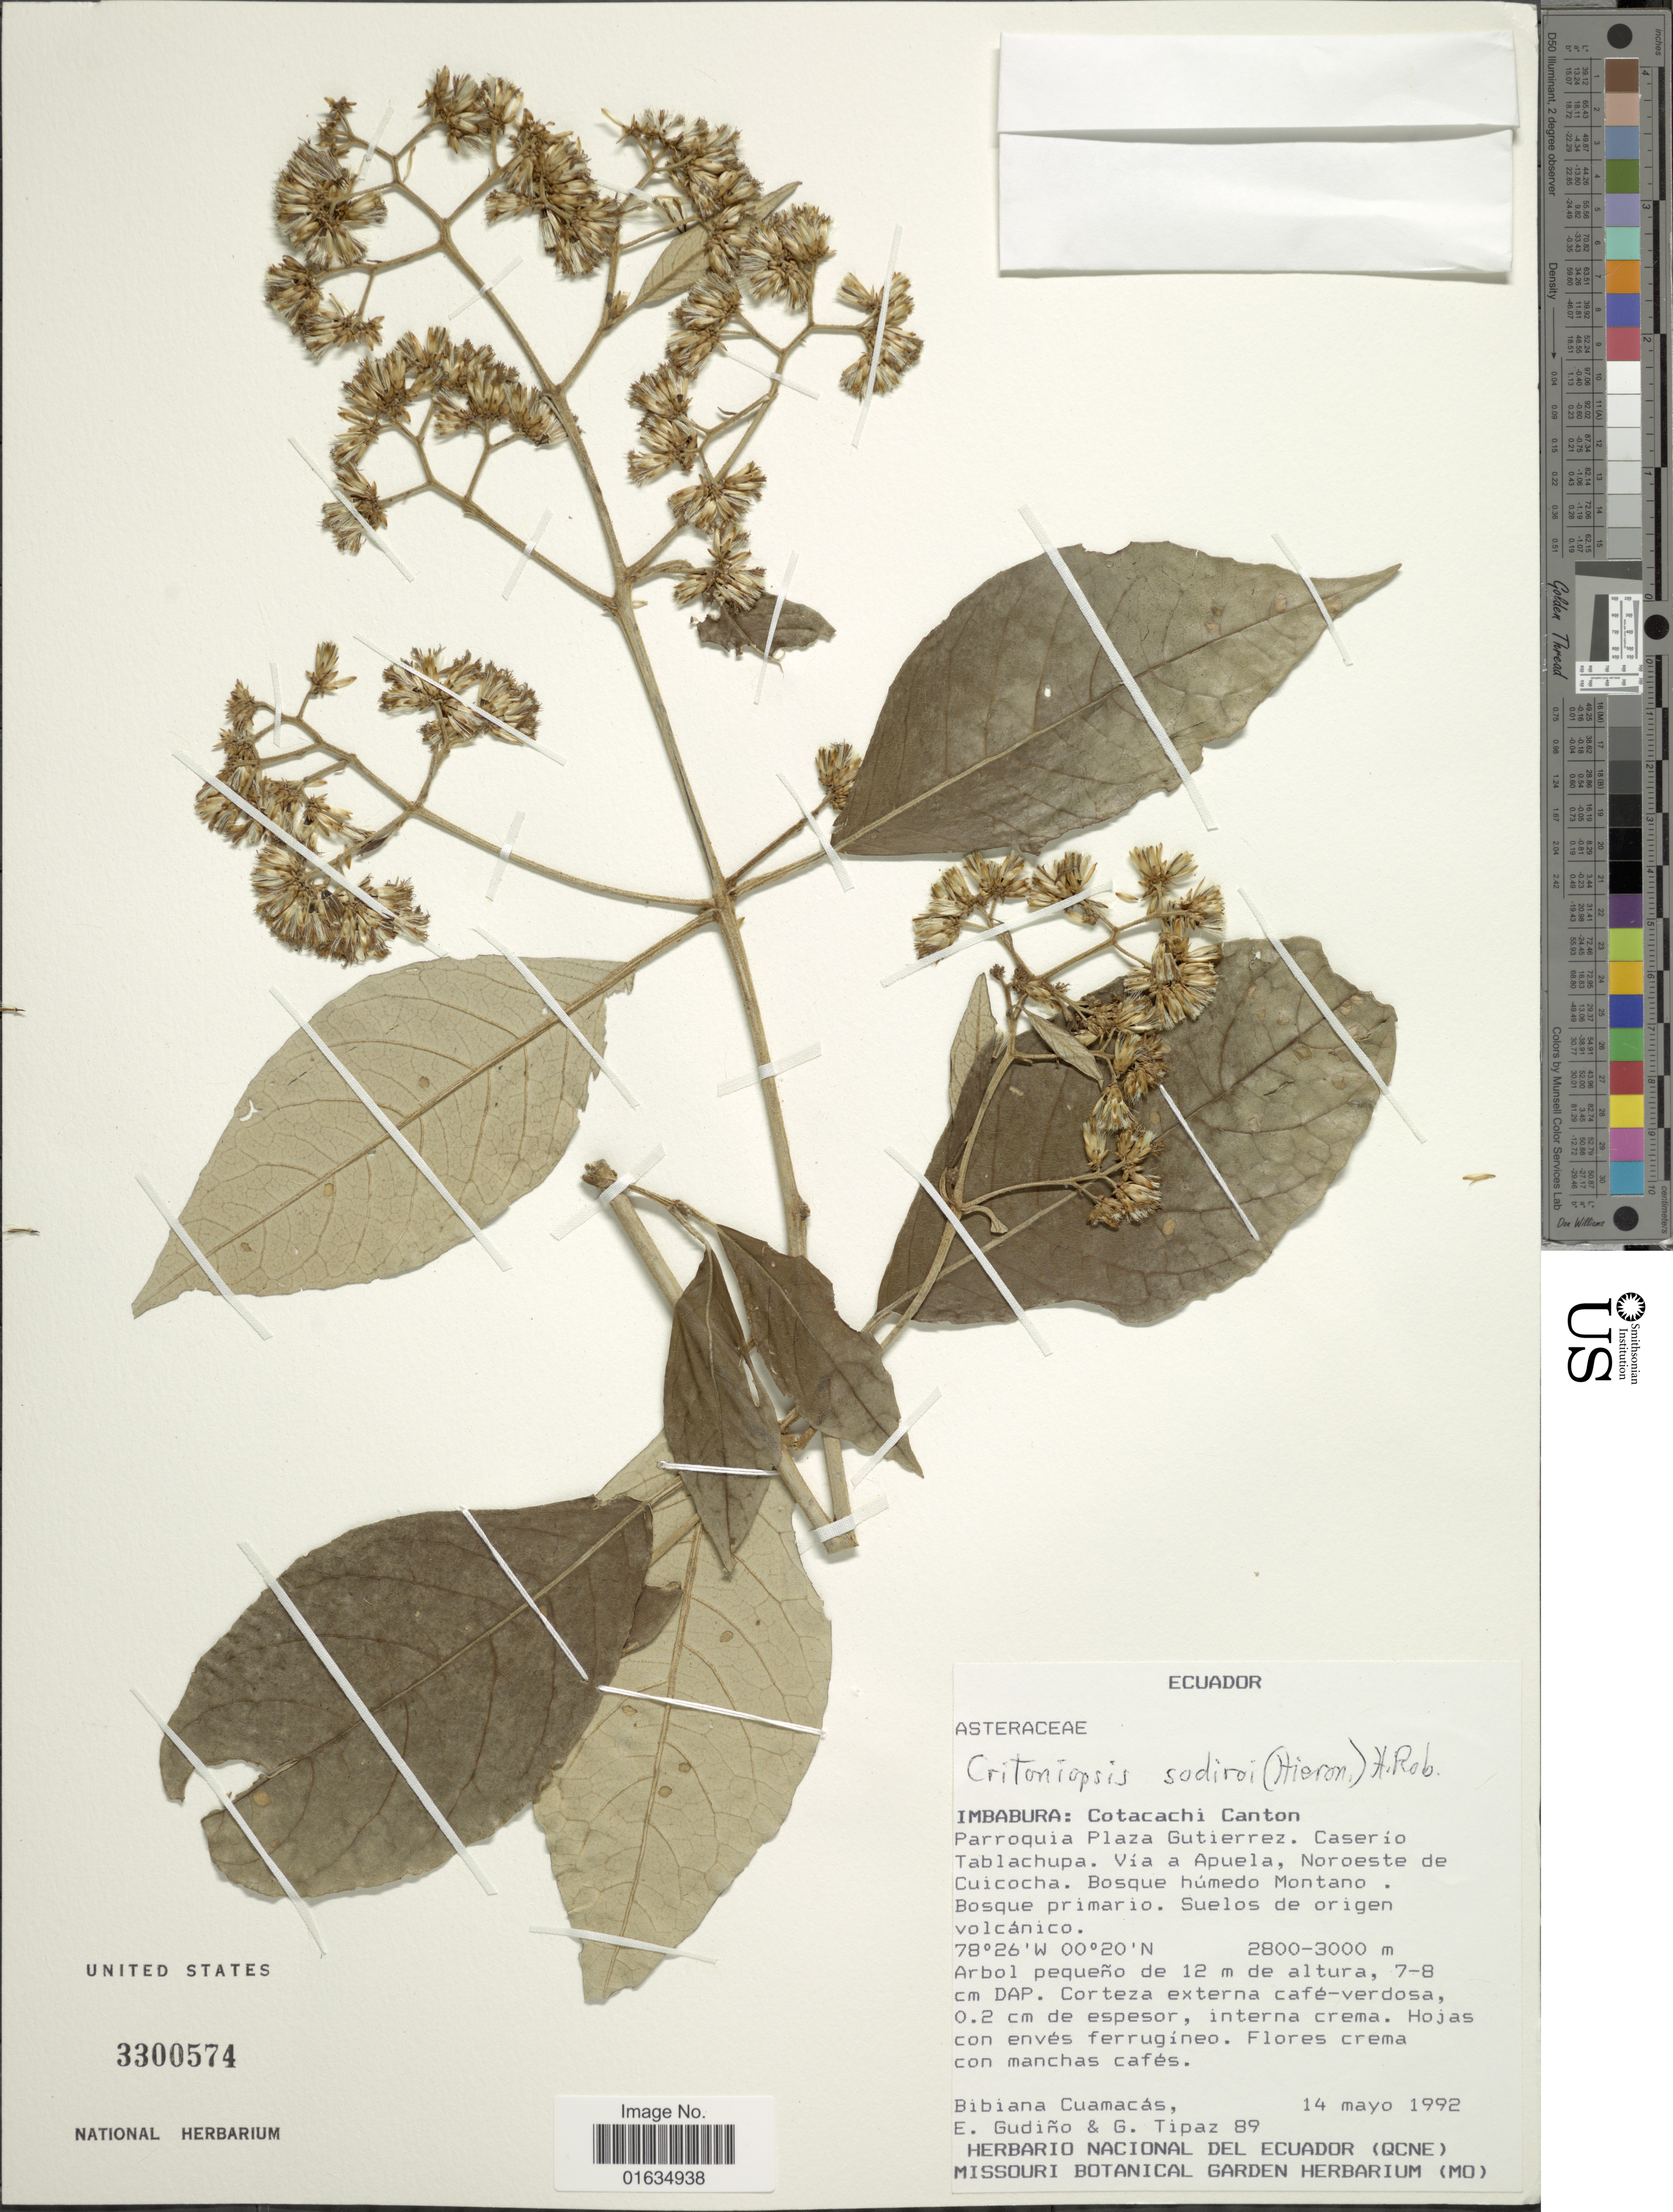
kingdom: Plantae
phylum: Tracheophyta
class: Magnoliopsida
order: Asterales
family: Asteraceae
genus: Critoniopsis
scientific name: Critoniopsis sodiroi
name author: (Hieron. ex Sodiro) H. Rob.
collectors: B. Cuamacas, E. Gudiño & G. Tipaz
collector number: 89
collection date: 1992-05-14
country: Ecuador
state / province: Imbabura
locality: Cotacachi Canton, Parroquia Plaza Gutierrez, Caserio Tablachupa, via a Apuela,noroeste de Cuicocha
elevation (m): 2800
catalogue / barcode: US 3300574